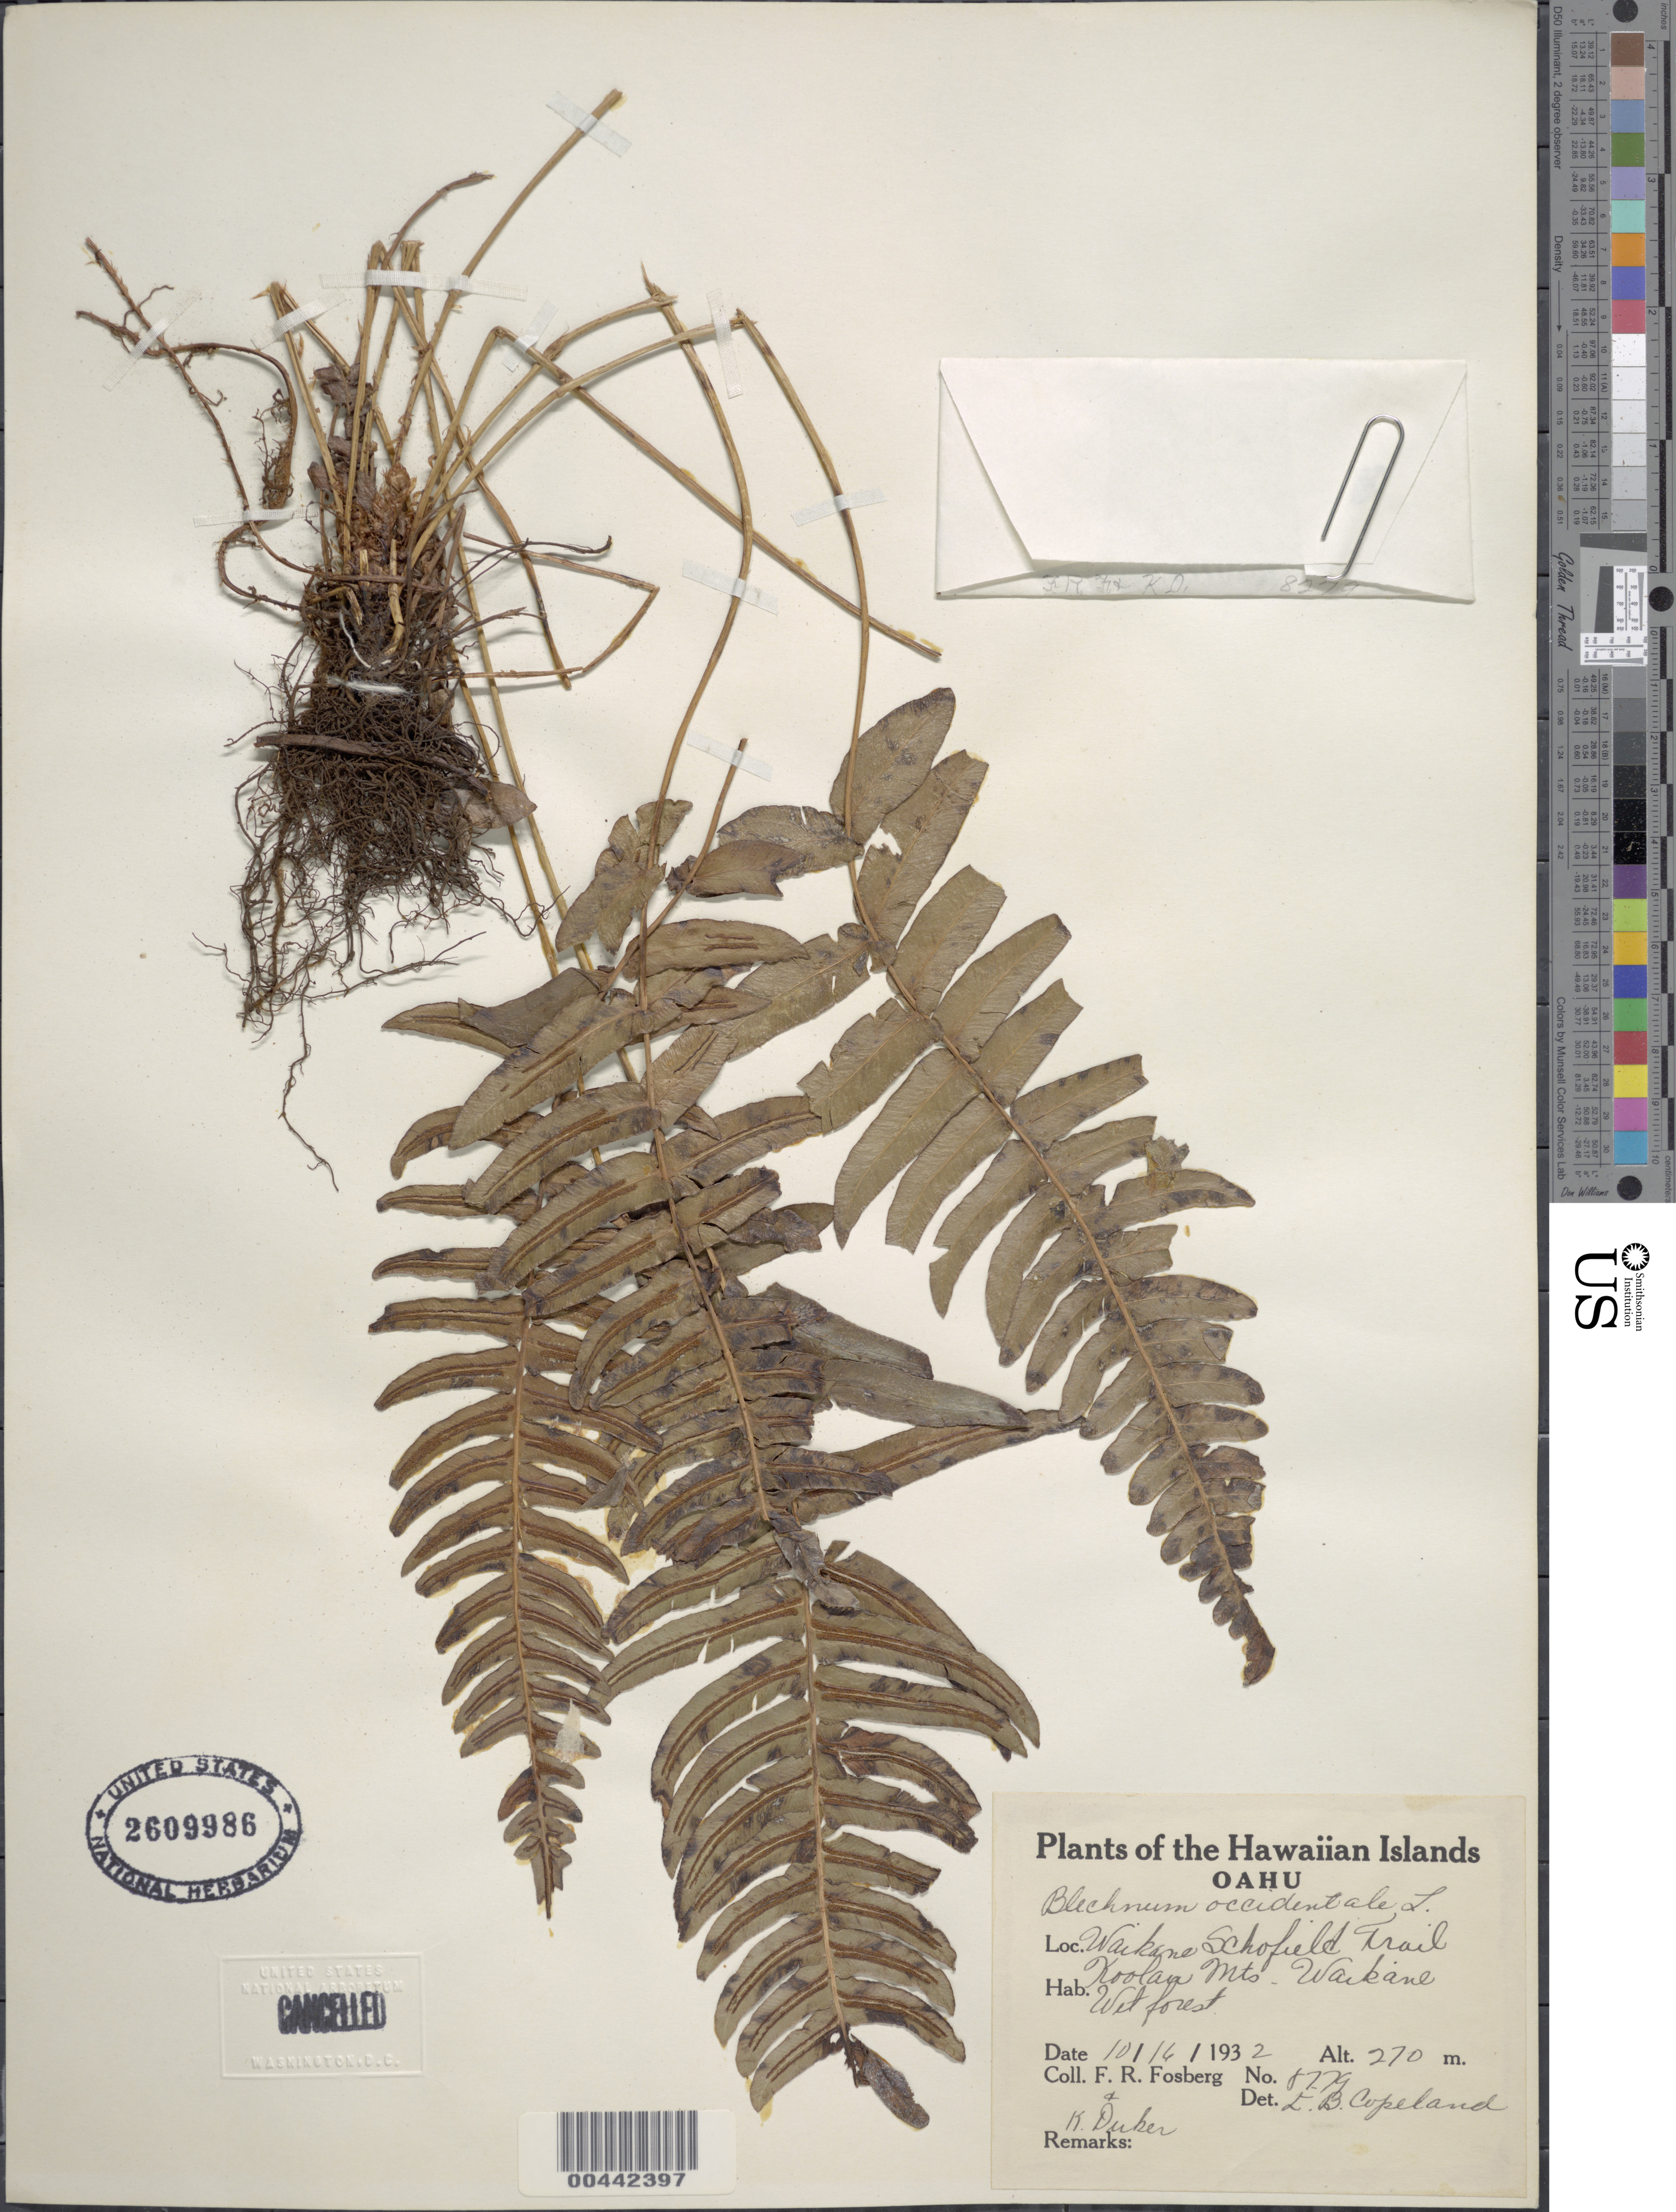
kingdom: Plantae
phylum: Tracheophyta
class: Polypodiopsida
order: Polypodiales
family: Blechnaceae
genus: Blechnum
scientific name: Blechnum appendiculatum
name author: Willd.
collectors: F. R. Fosberg & K. Duker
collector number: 8779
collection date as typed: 16 Oct 1932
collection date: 1932-10-16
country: United States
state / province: Hawaii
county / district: Honolulu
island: Oahu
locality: Waikane Schofield Trail, Koolau Mts., Waikane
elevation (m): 270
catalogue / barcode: US 2609986